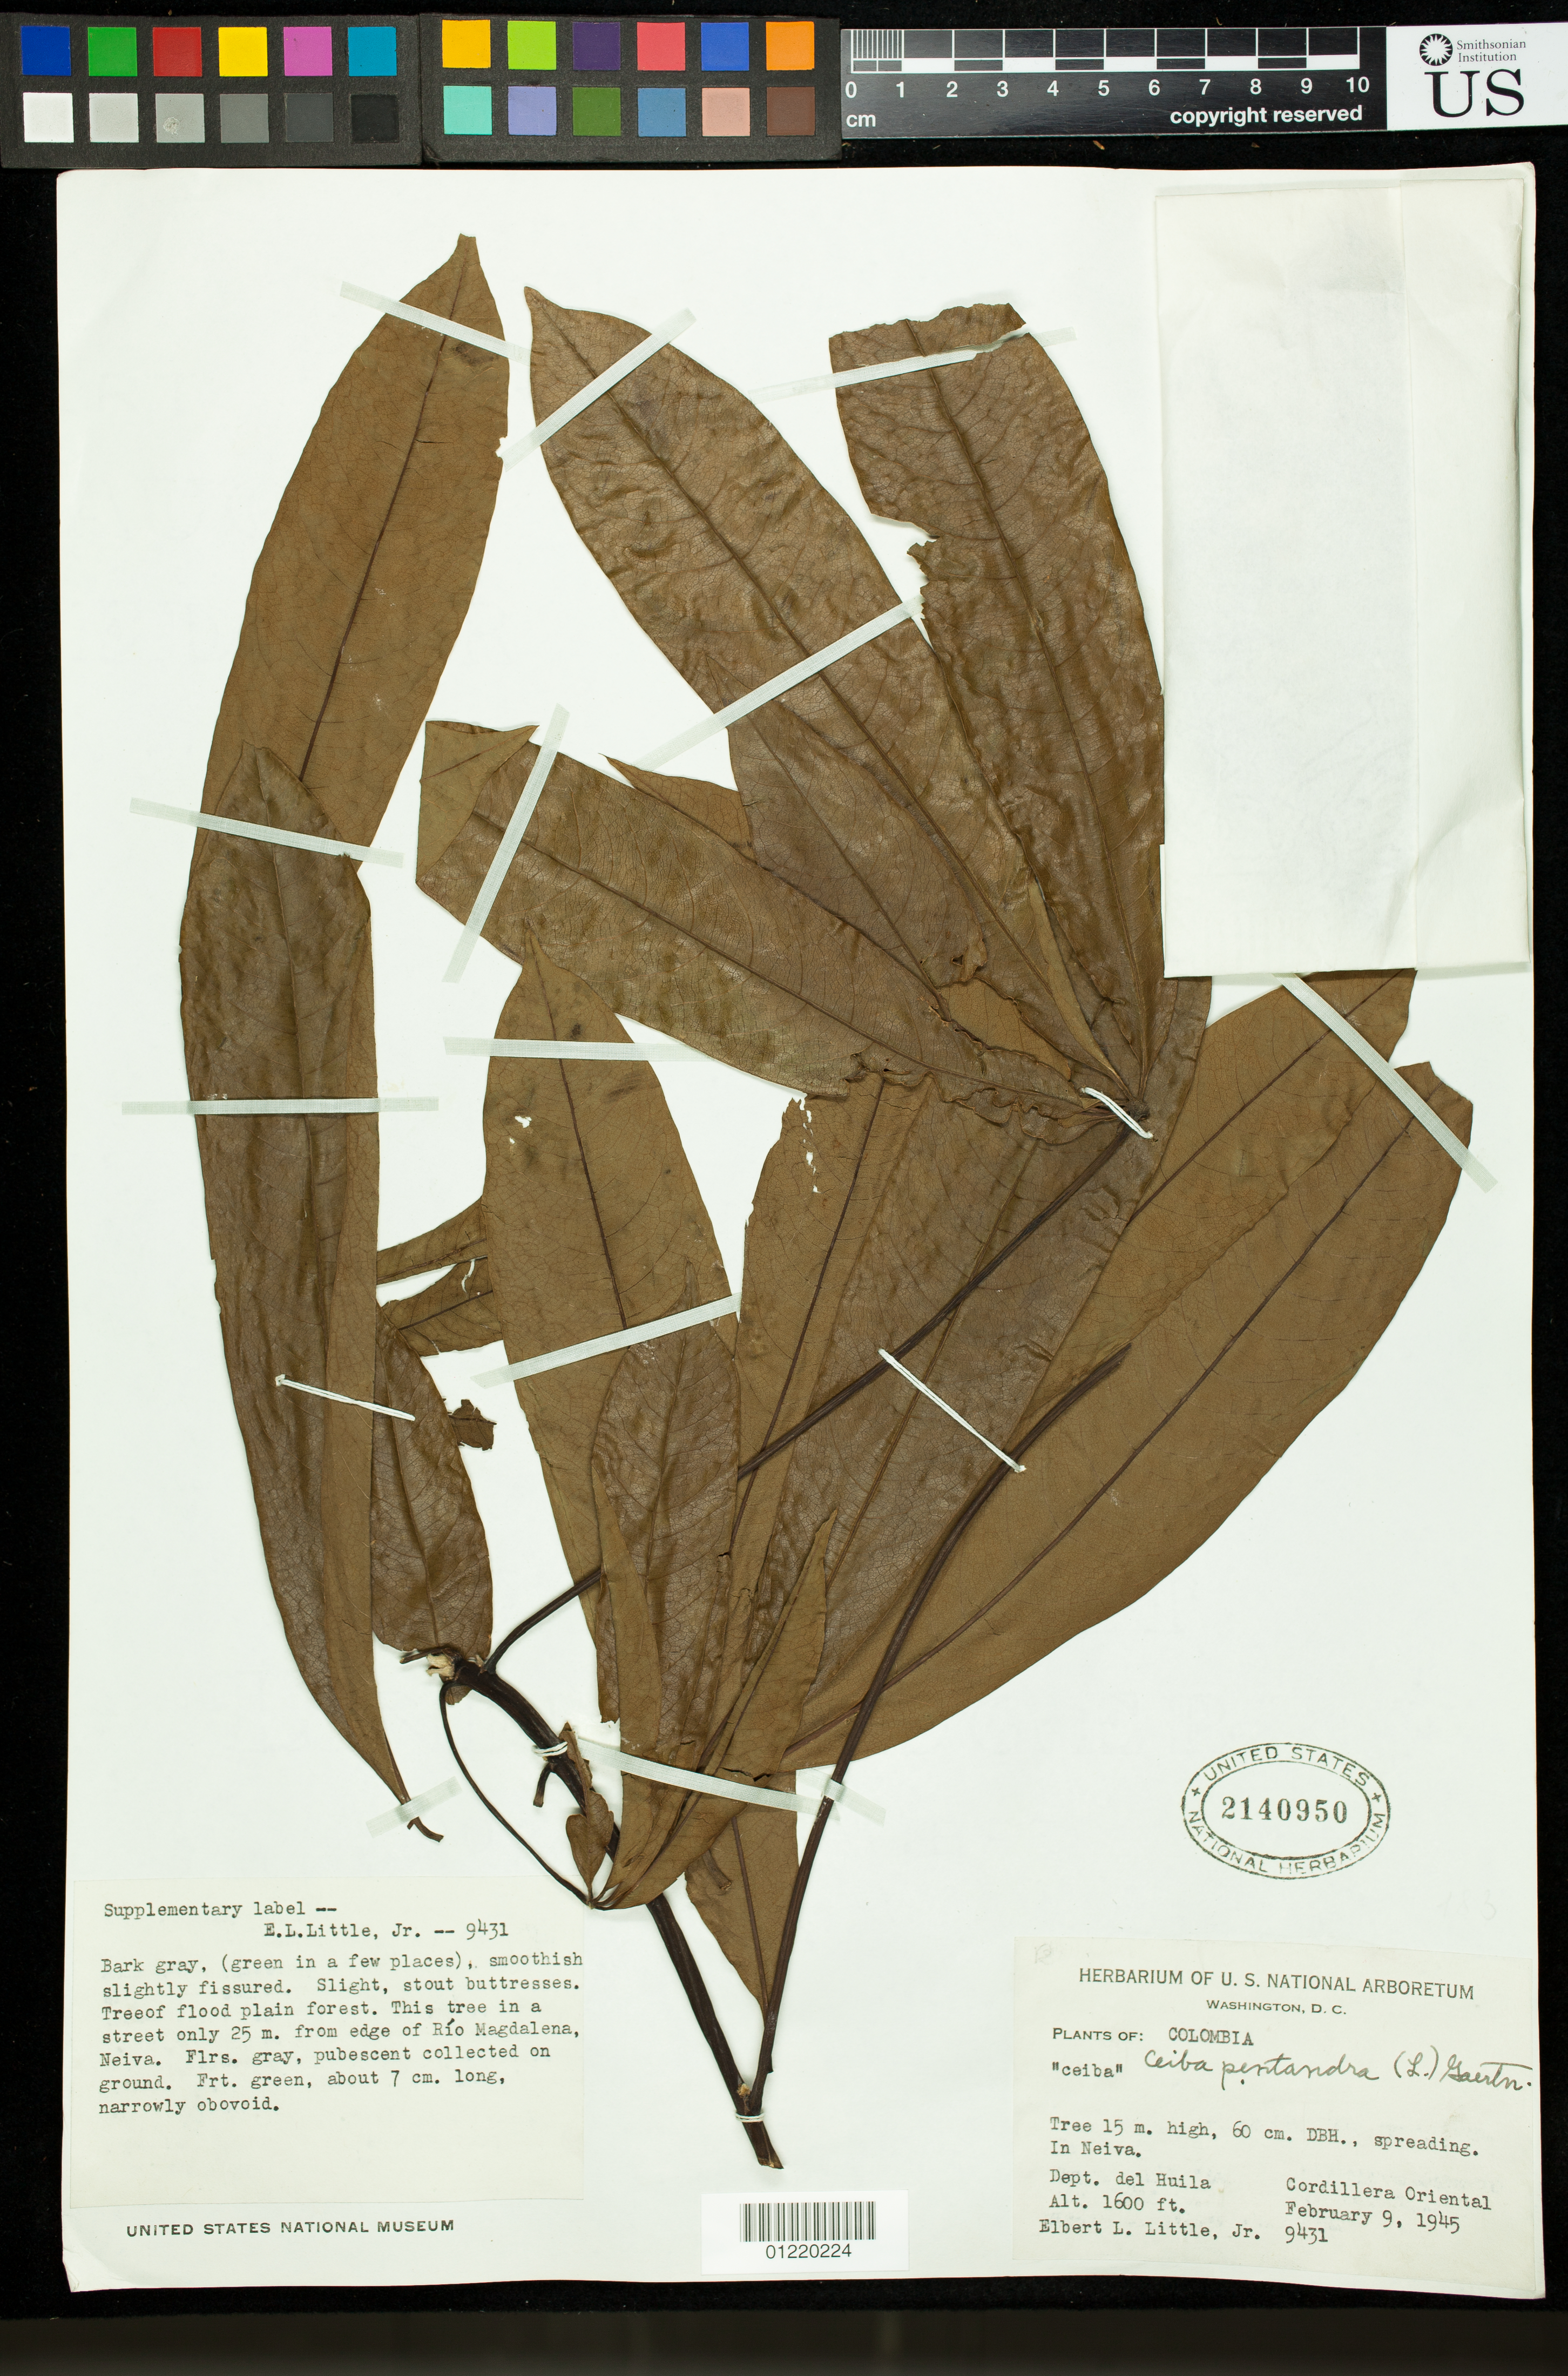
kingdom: Plantae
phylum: Tracheophyta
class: Magnoliopsida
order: Malvales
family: Malvaceae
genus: Ceiba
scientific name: Ceiba pentandra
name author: (L.) Gaertn.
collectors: E. L. Little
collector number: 9431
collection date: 1945-02-09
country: Colombia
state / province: Huila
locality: Cordillera Oriental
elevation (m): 1600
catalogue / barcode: US 2140950